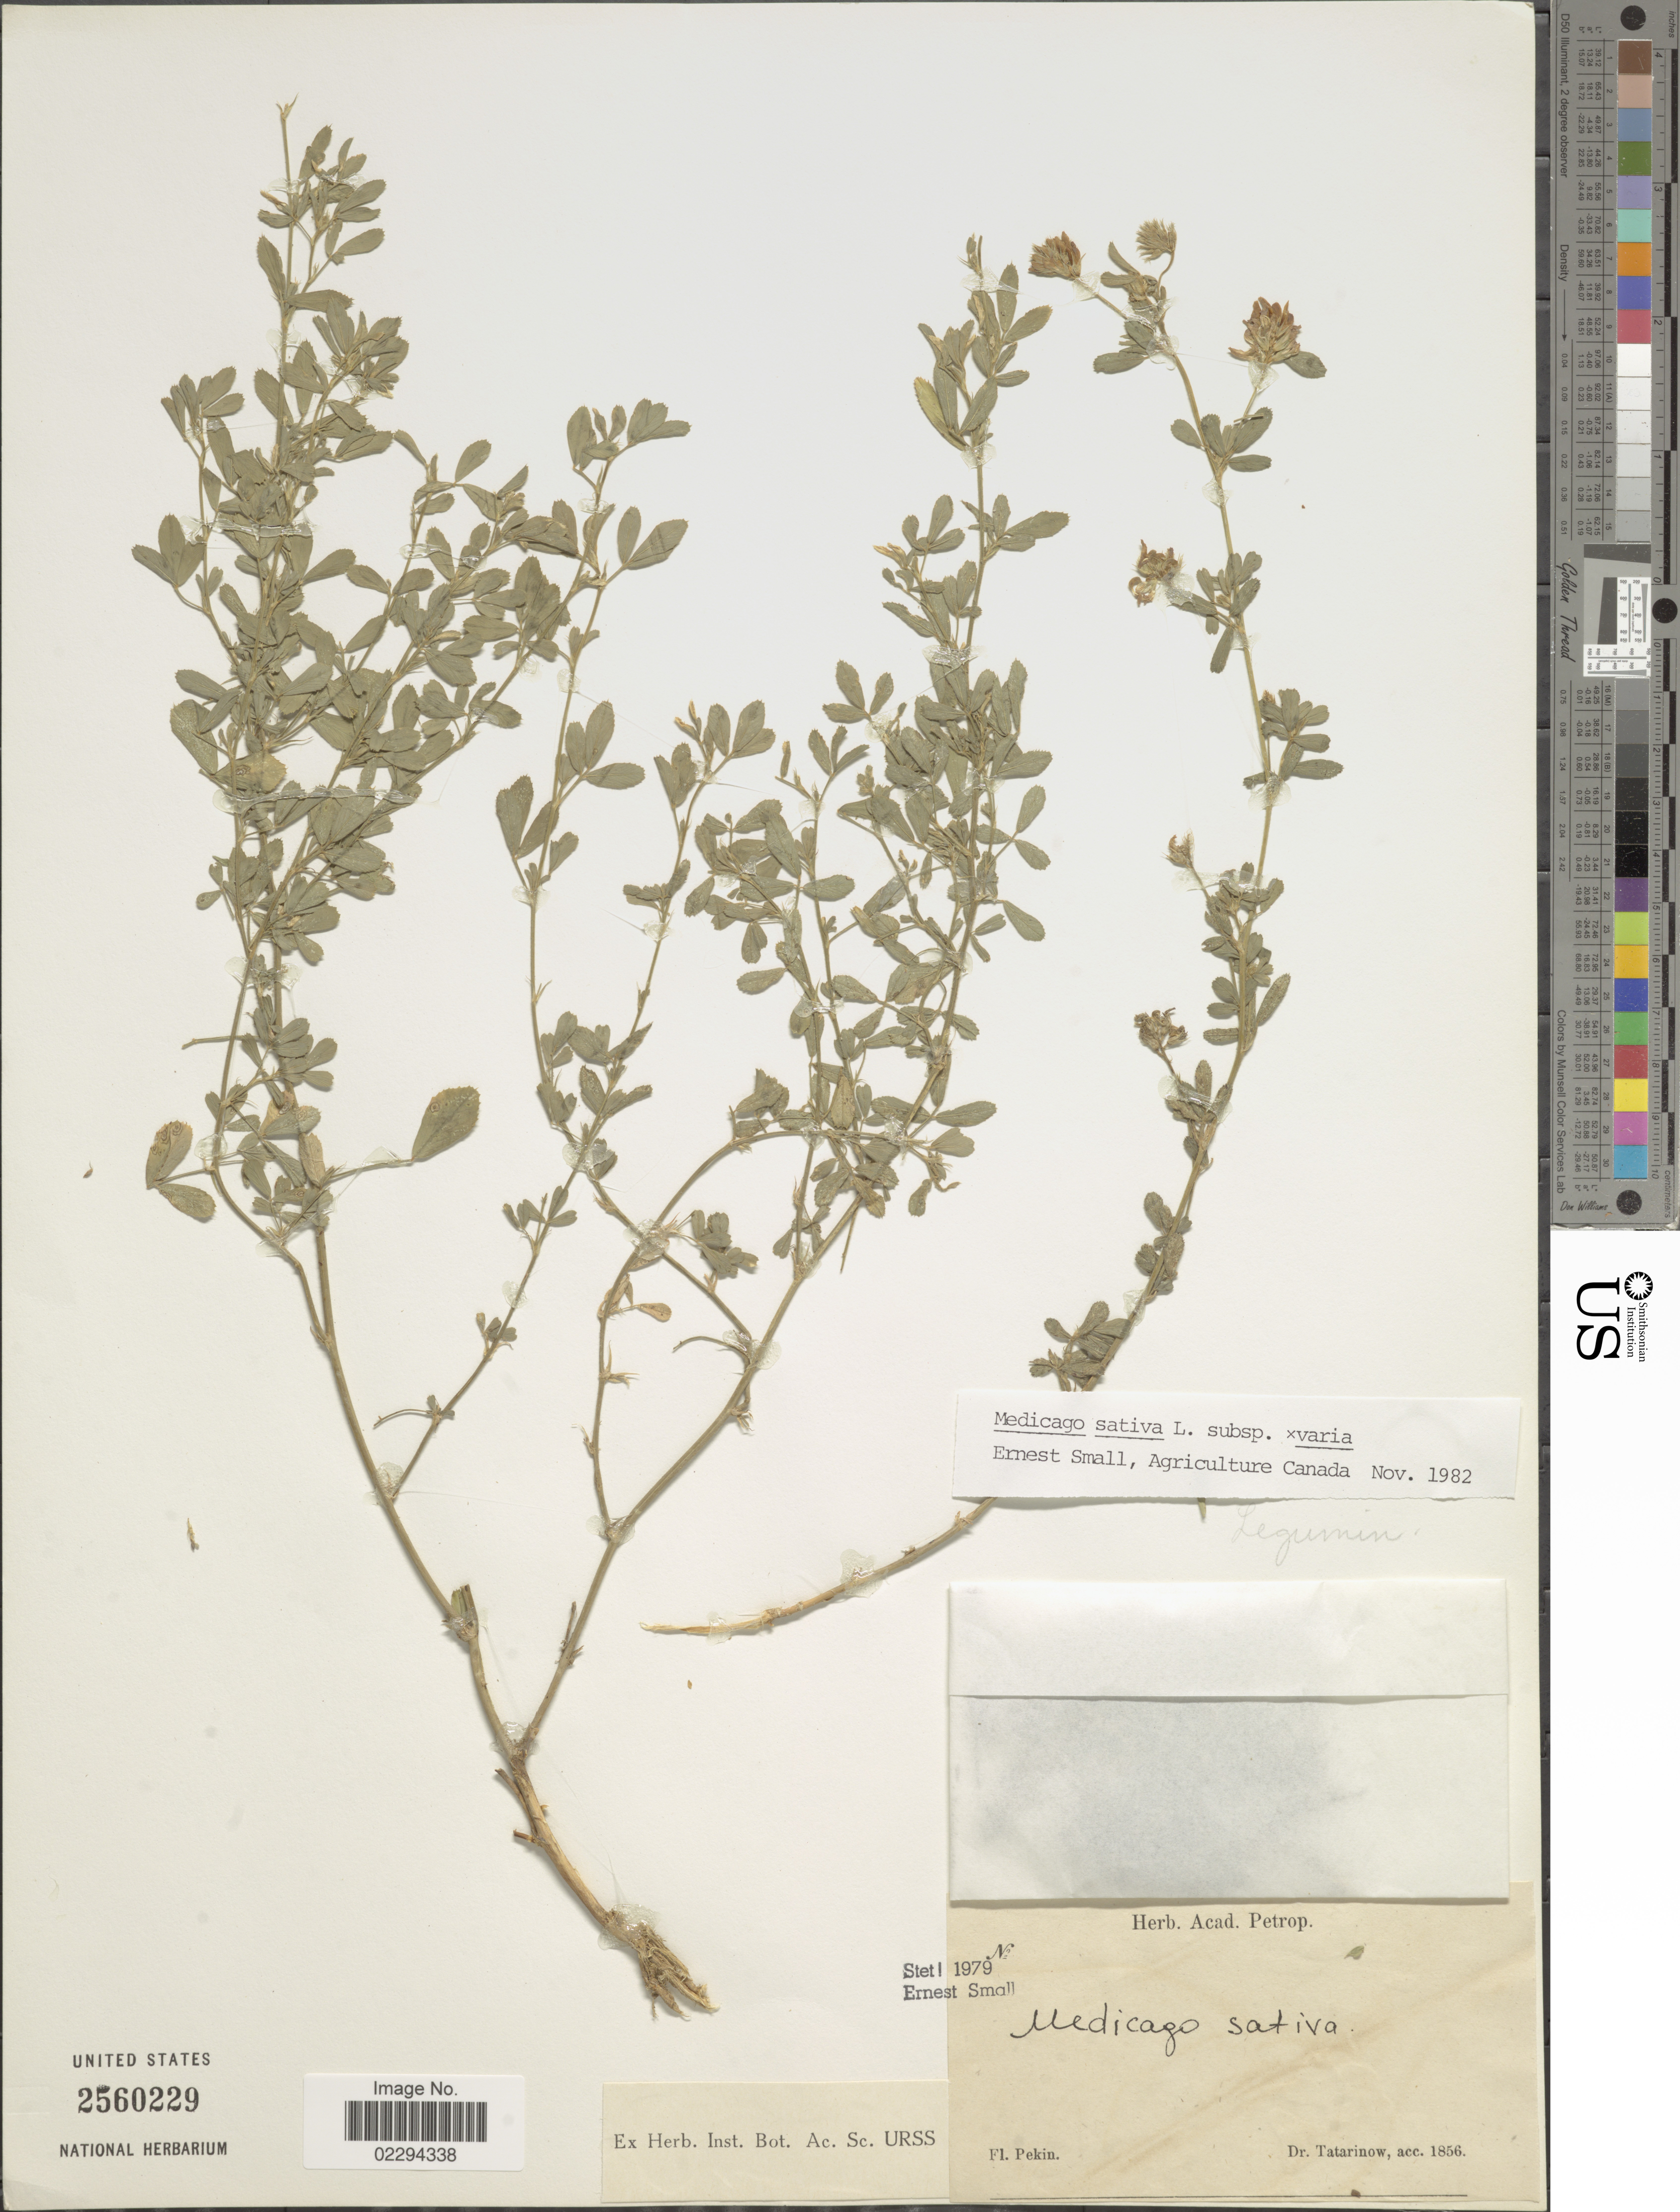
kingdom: Plantae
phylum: Tracheophyta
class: Magnoliopsida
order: Fabales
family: Fabaceae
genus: Medicago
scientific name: Medicago x sativa subsp. sativa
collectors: -. Tatarinow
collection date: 1856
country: China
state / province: Beijing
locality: Pekin.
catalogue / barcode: US 2560229